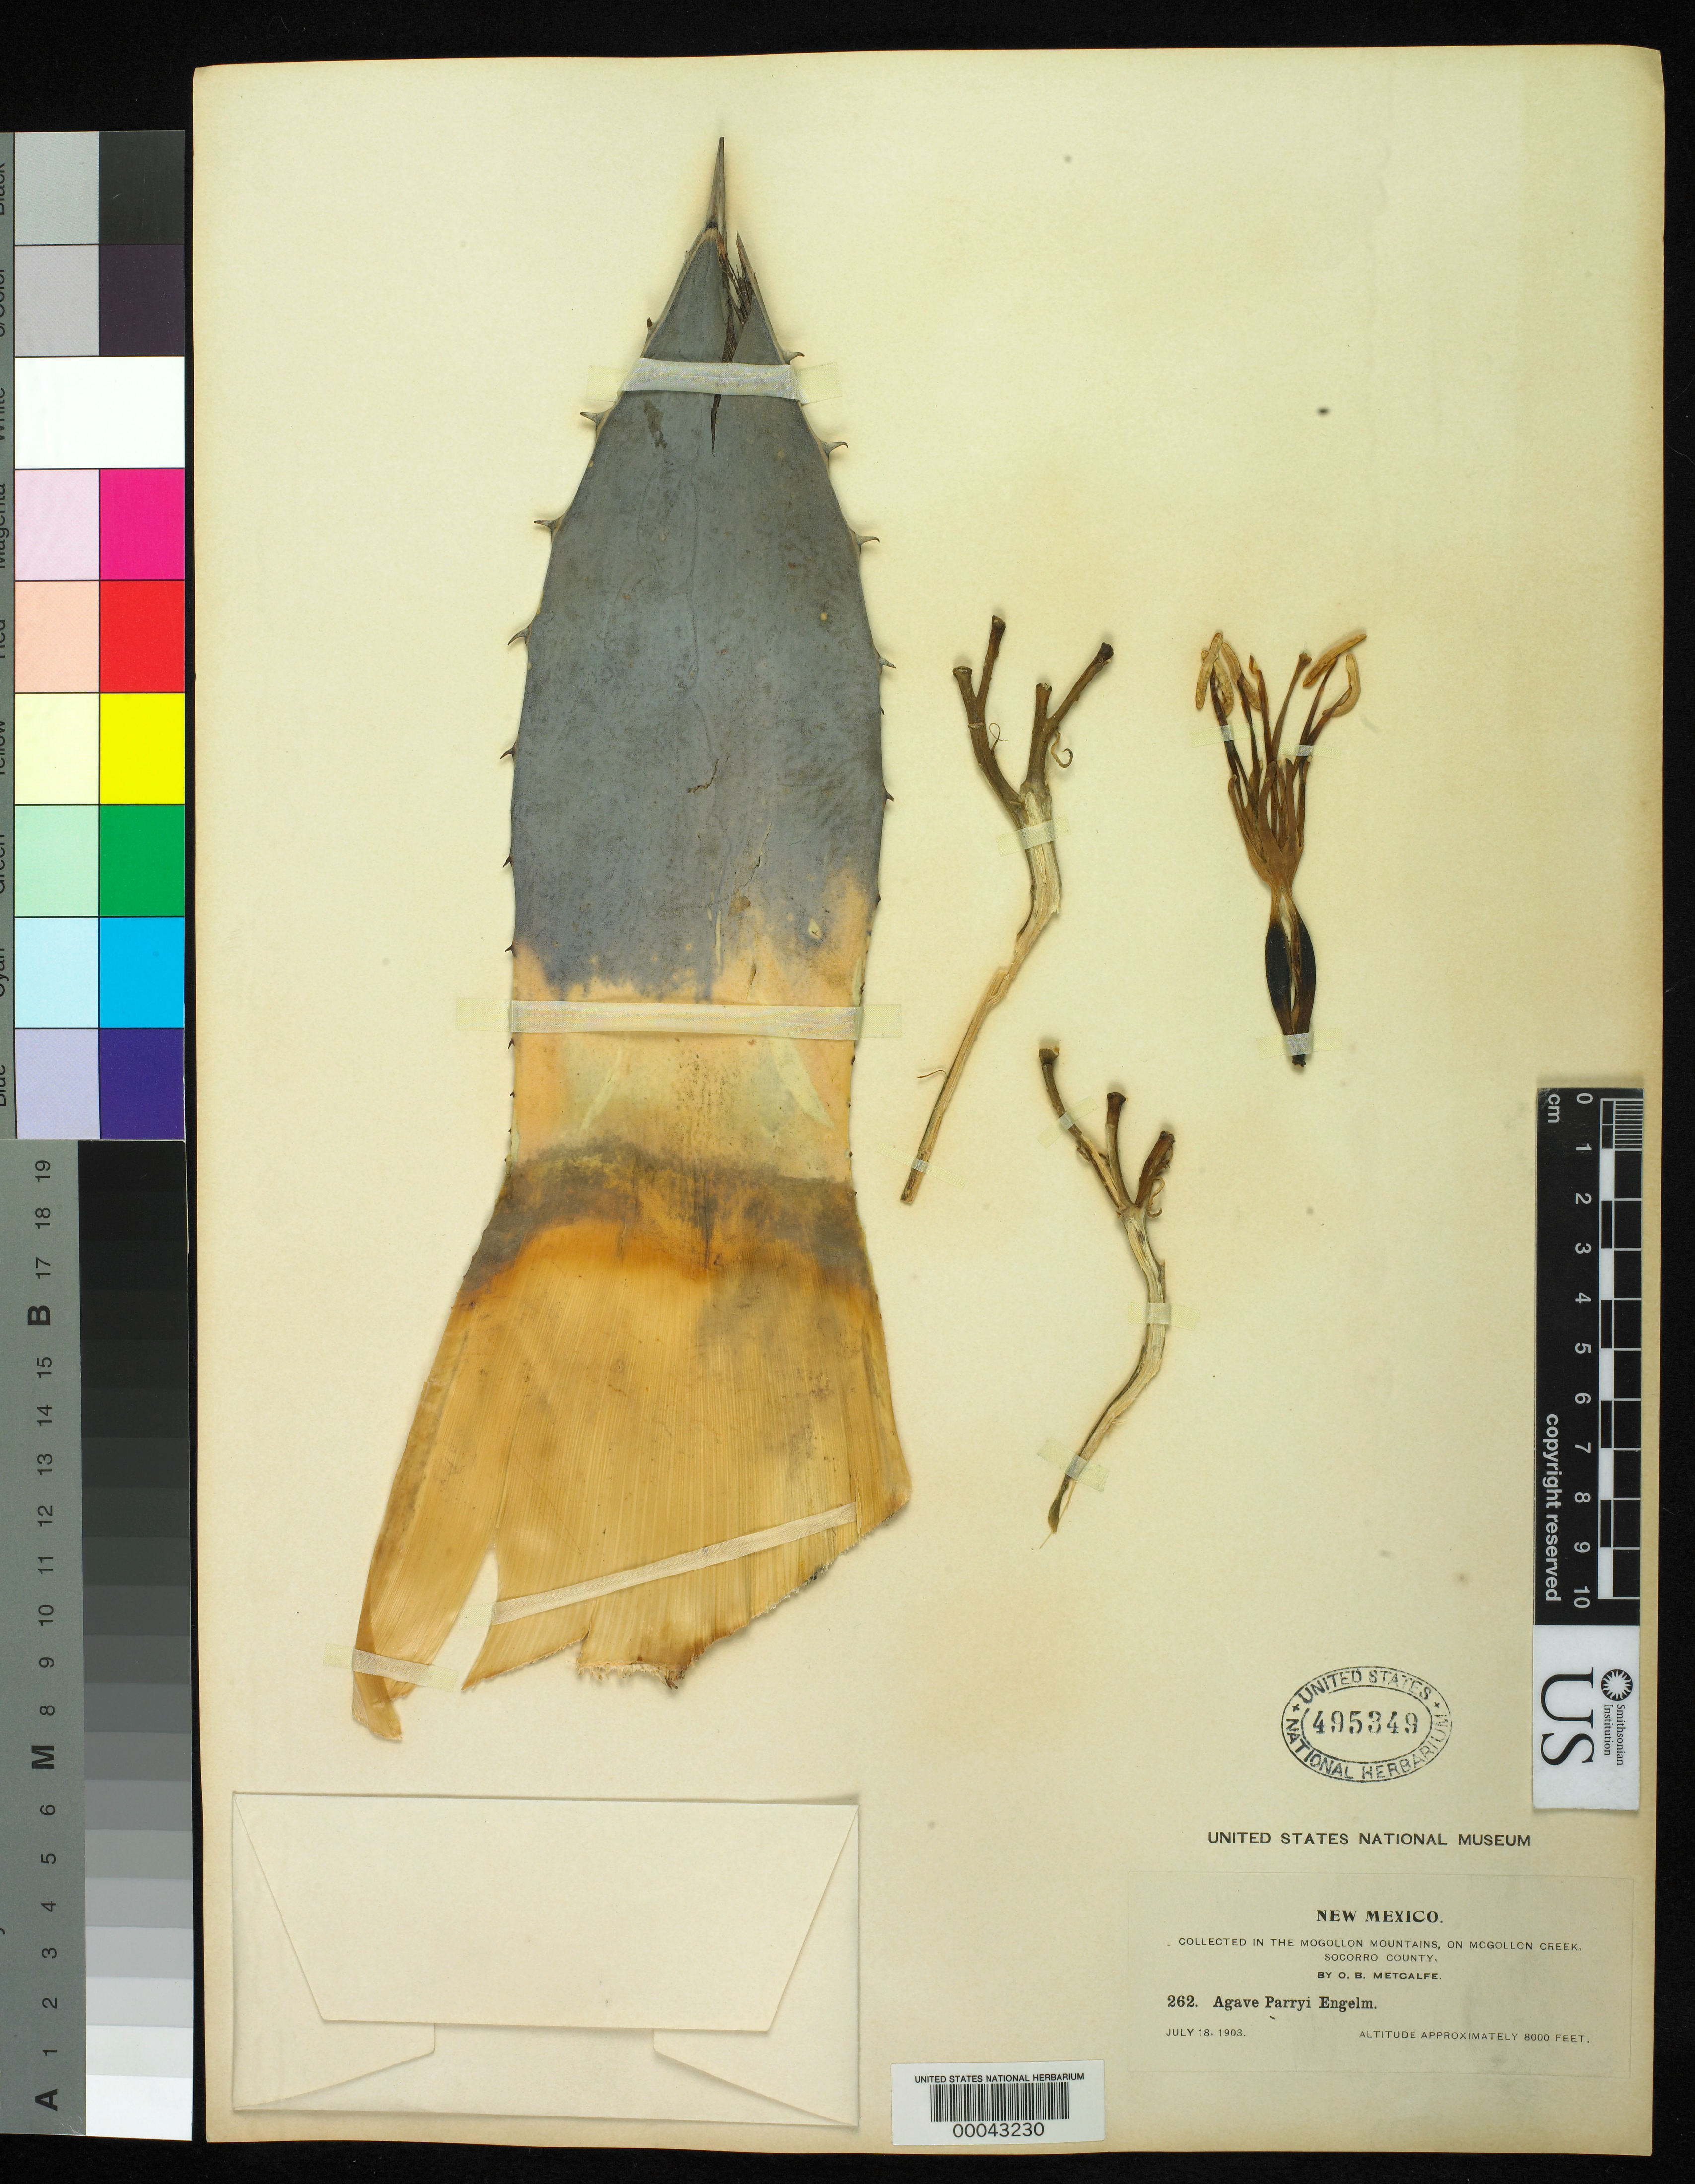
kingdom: Plantae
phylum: Tracheophyta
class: Liliopsida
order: Asparagales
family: Asparagaceae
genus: Agave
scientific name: Agave parryi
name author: Engelm.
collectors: O. B. Metcalfe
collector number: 262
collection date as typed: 18 Jul 1903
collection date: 1903-07-18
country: United States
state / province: New Mexico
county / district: Socorro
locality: Mogollon mountains, on mogollon creek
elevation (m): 2438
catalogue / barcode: US 495349